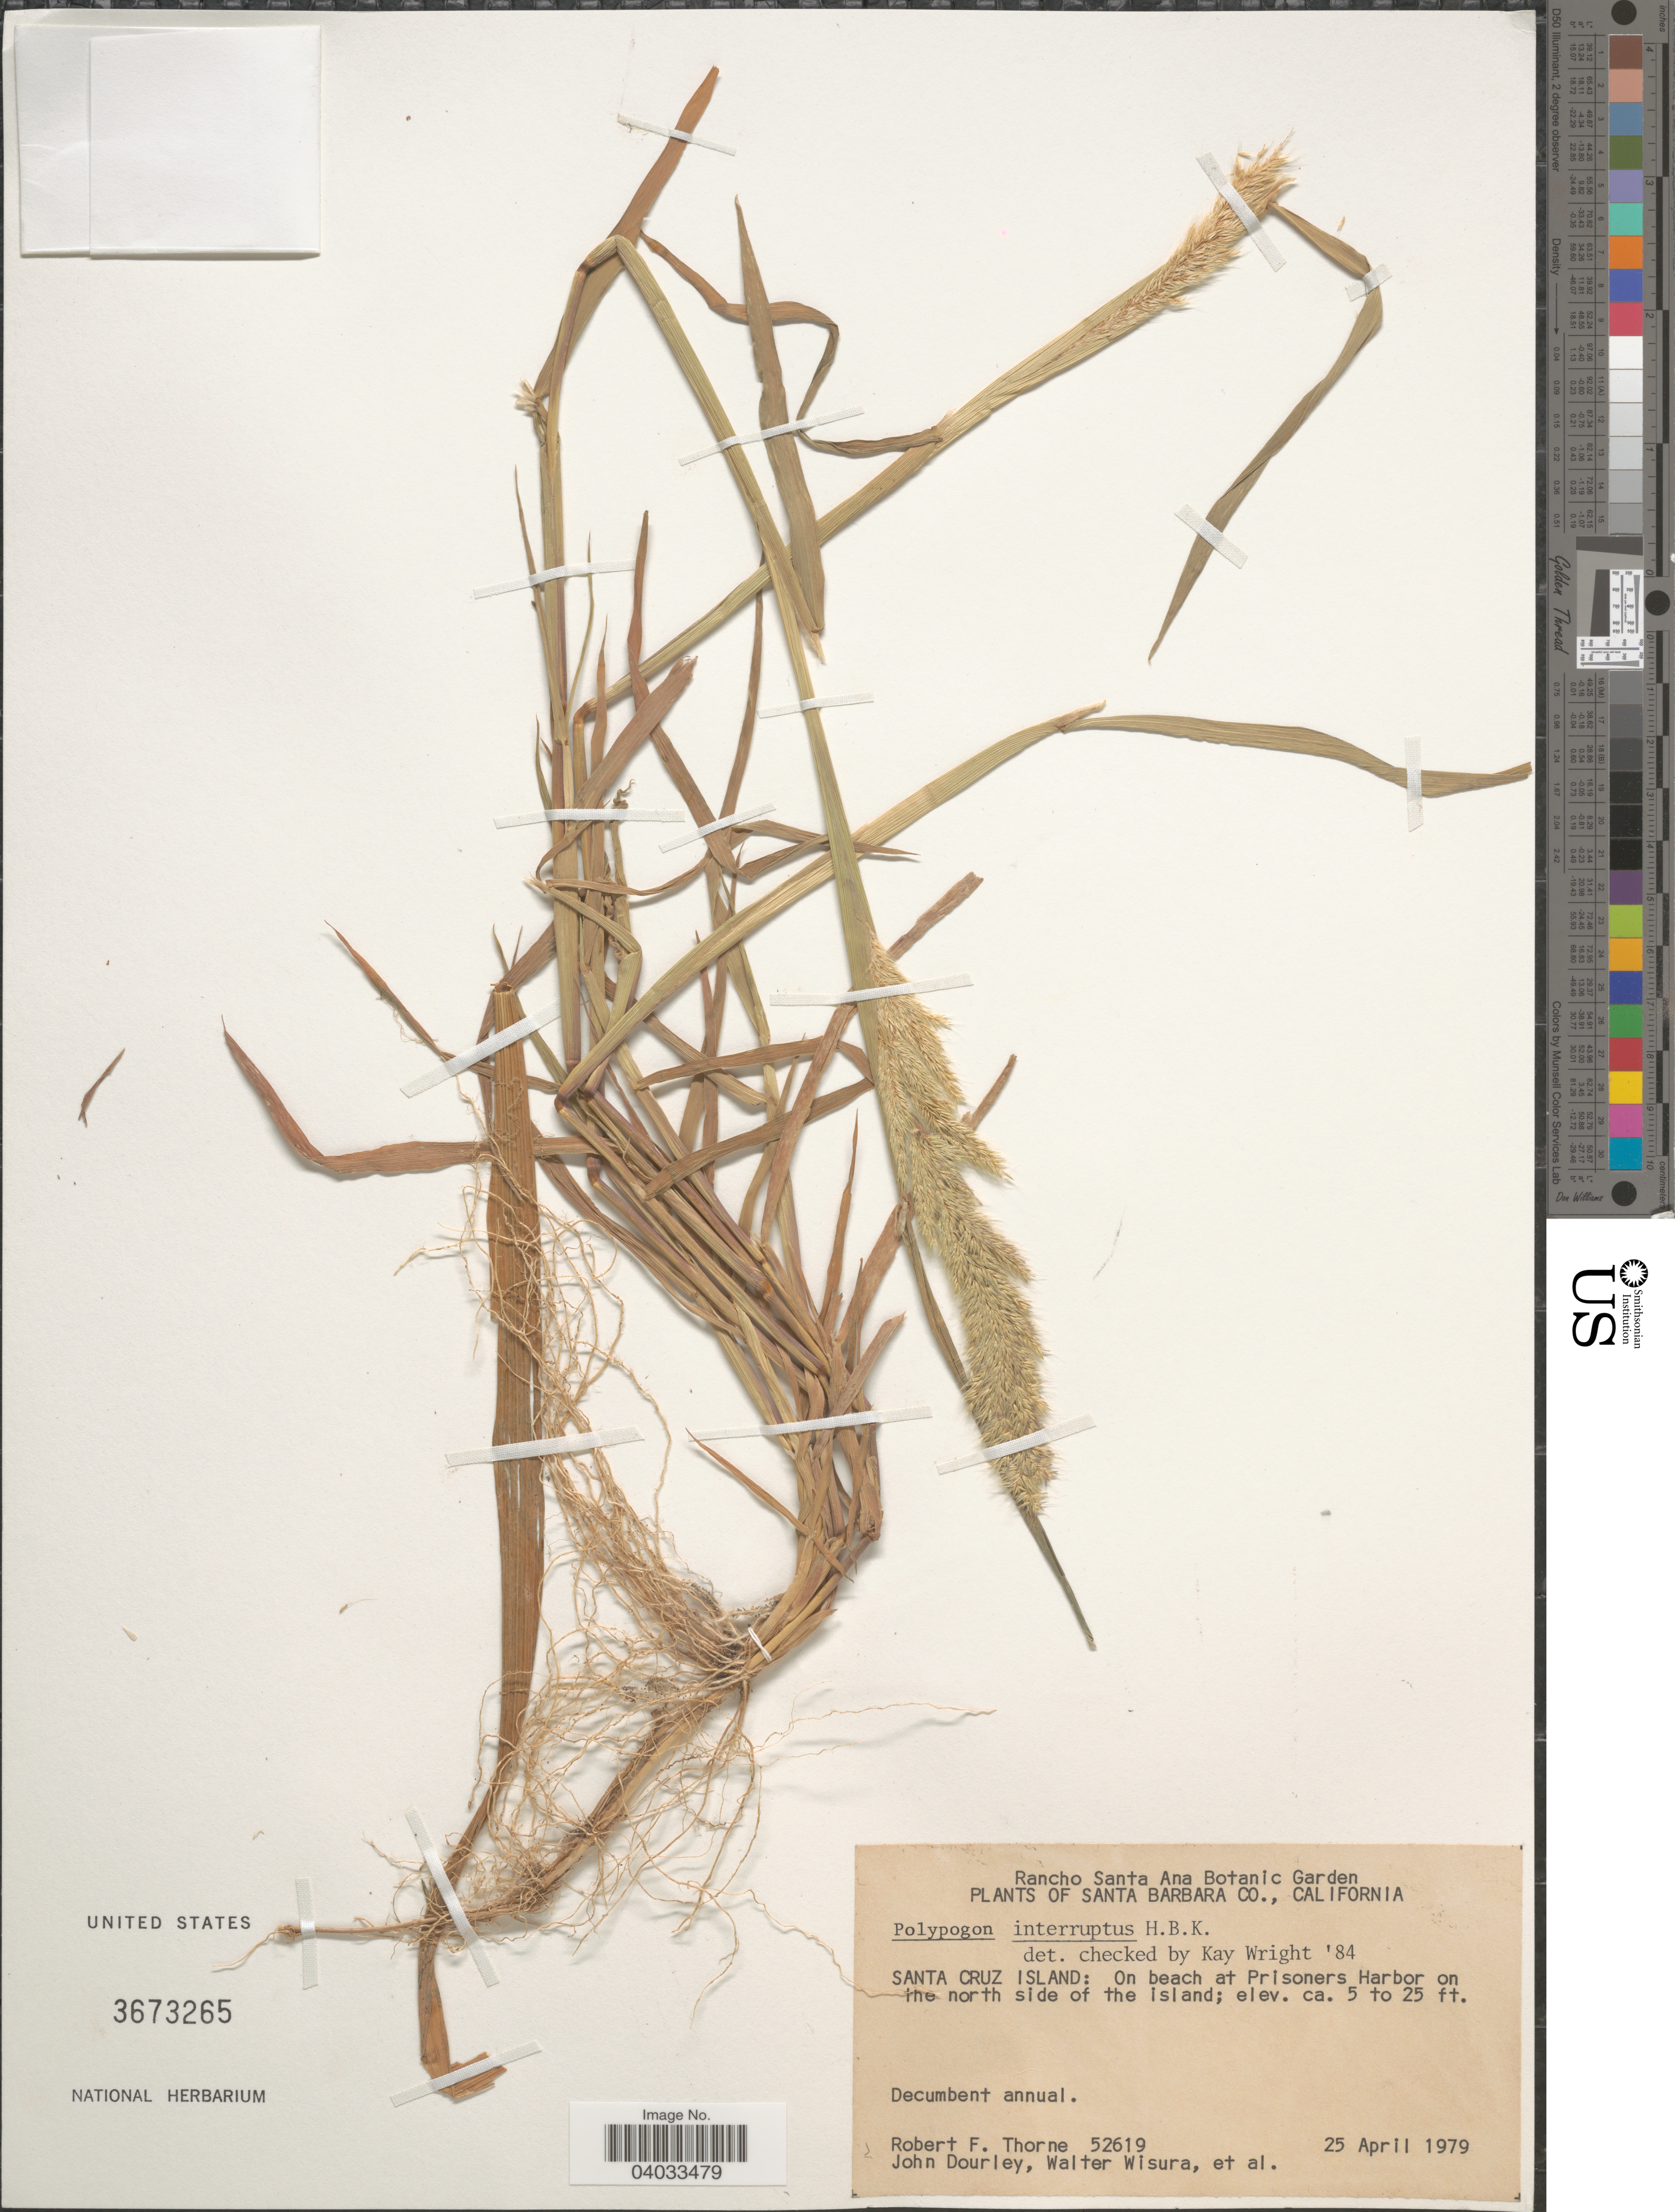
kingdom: Plantae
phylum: Tracheophyta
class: Liliopsida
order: Poales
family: Poaceae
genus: Polypogon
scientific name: Polypogon interruptus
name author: Kunth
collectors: R. F. Thorne, J. Dourley, W. Wisura & et al.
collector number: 52619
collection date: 1979-04-25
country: United States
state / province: California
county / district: Santa Barbara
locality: Santa Barbara Co. Santa Cruz Island: On beach at Prisoners Harbor on the north side of the island.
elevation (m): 2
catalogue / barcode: US 3673265